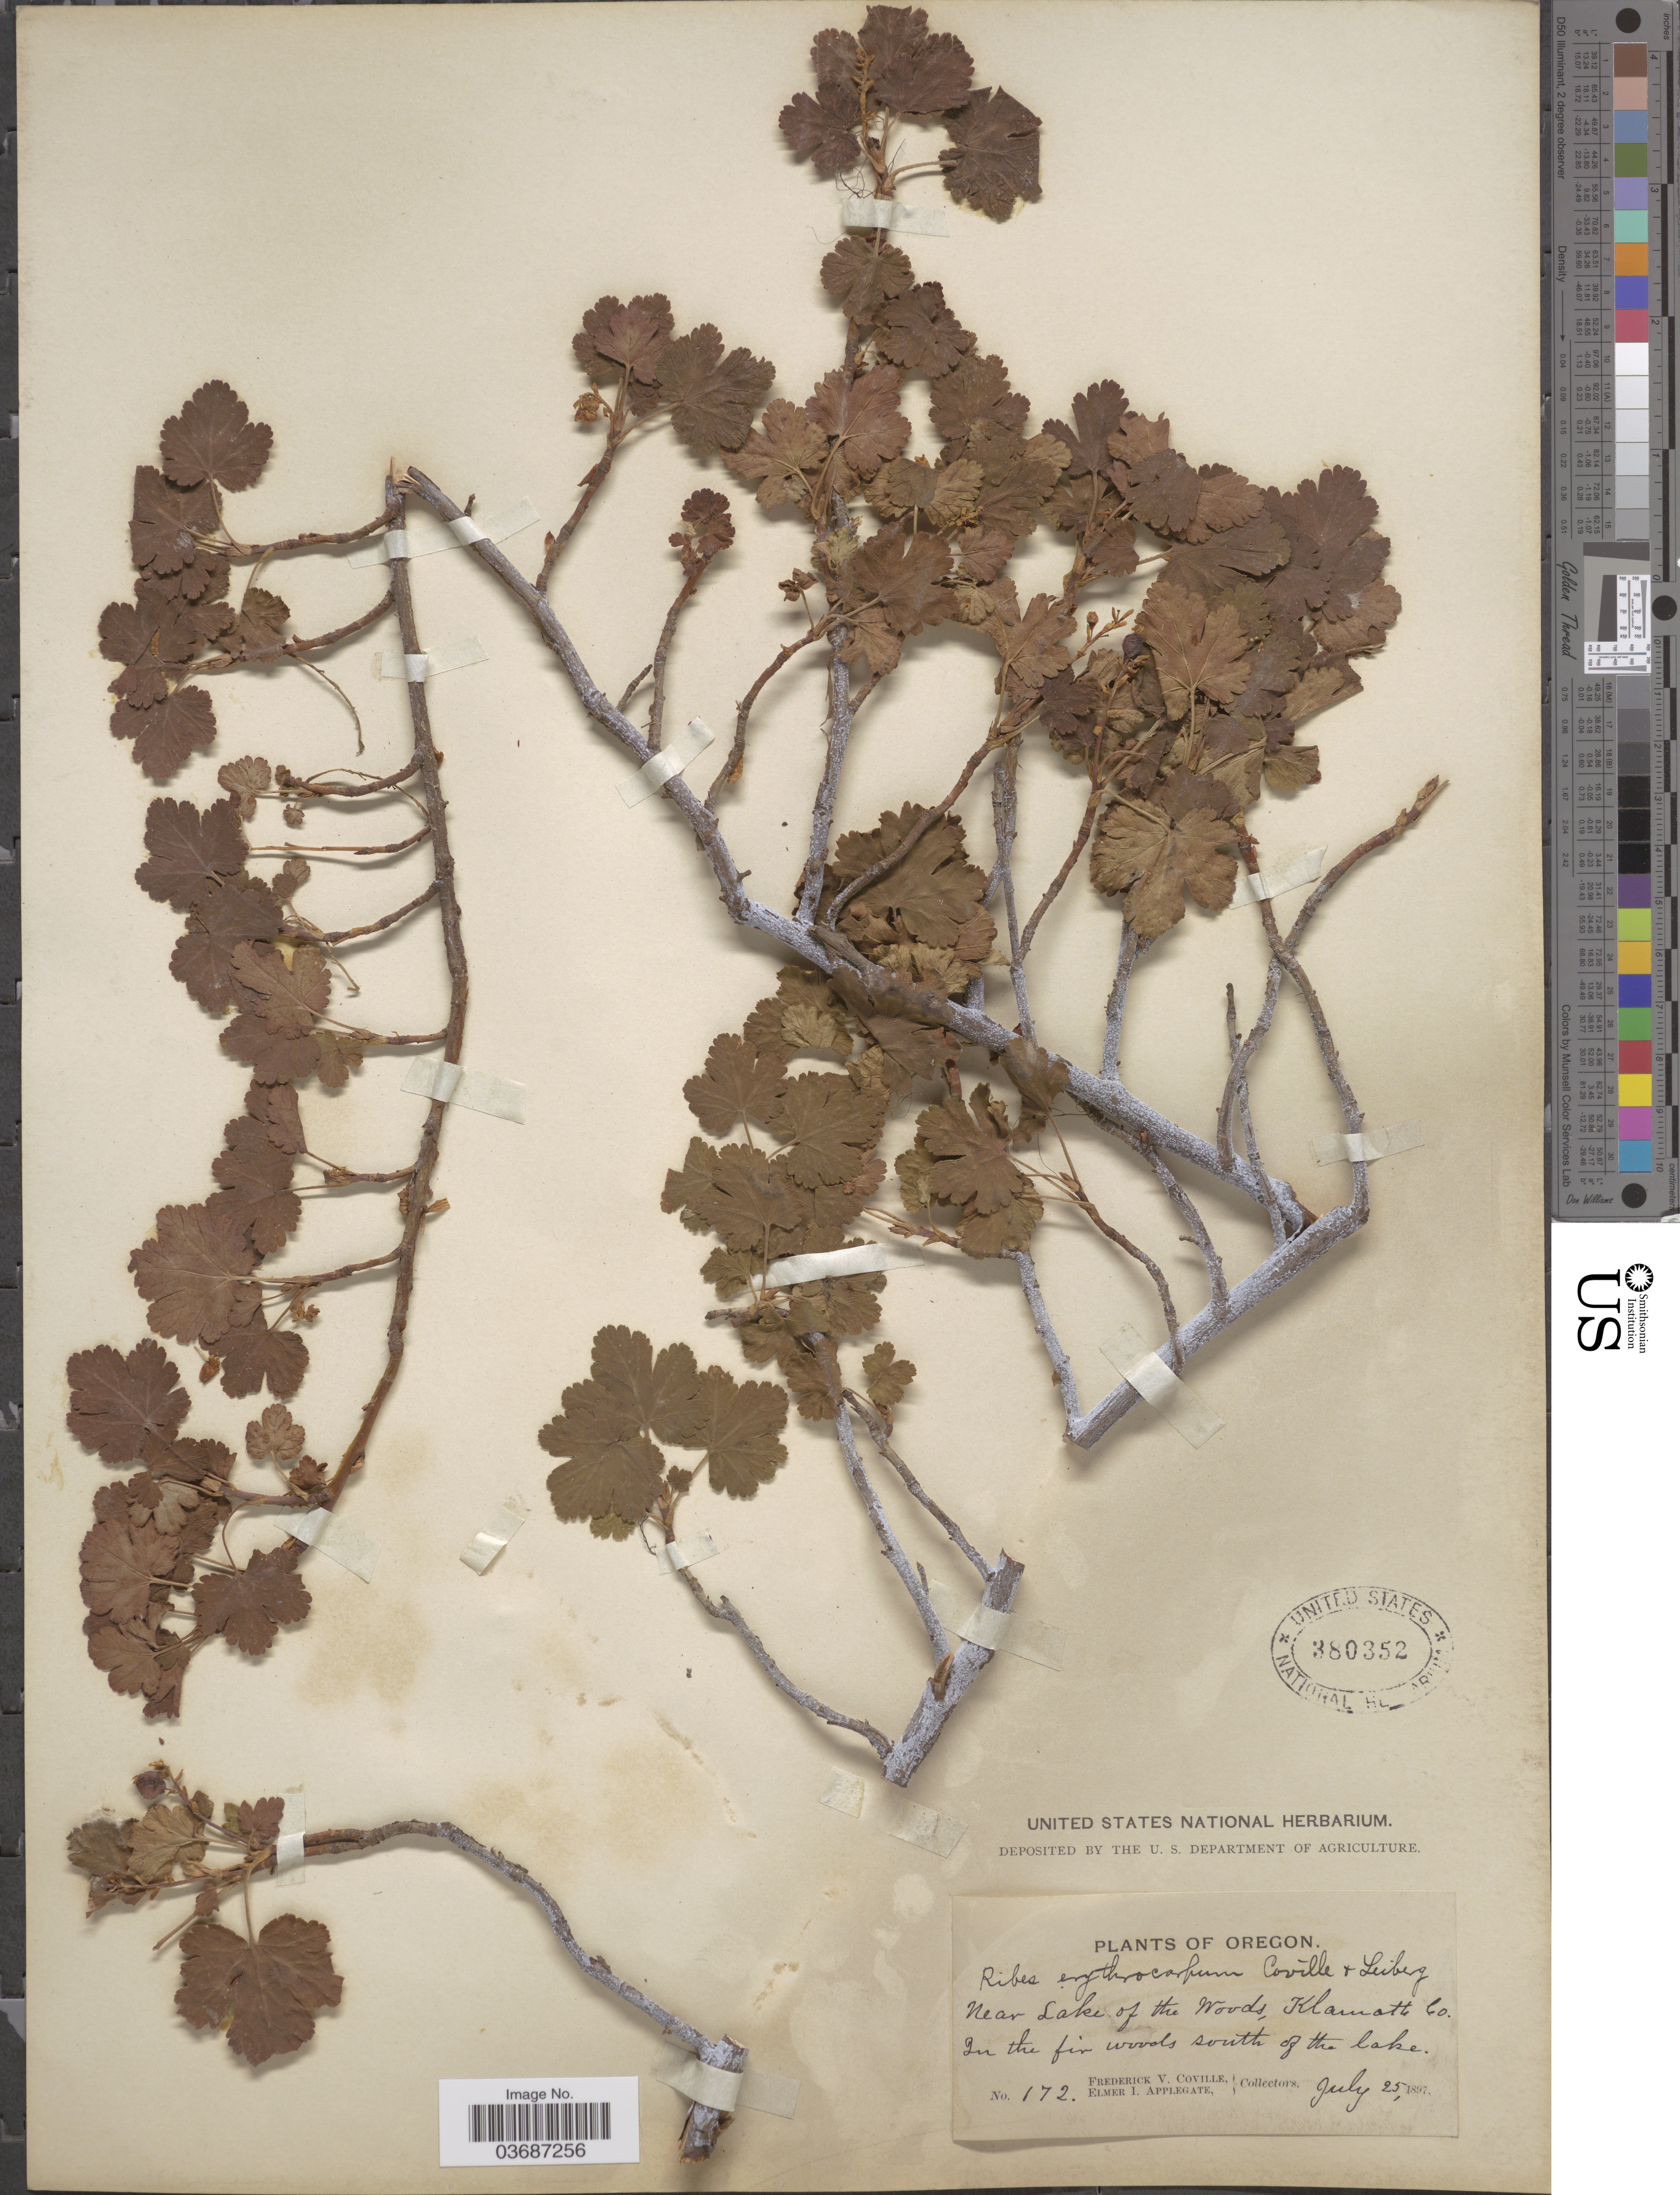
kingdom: Plantae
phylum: Tracheophyta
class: Magnoliopsida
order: Saxifragales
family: Grossulariaceae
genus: Ribes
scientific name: Ribes erythrocarpum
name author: Coville & Leiberg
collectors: F. V. Coville & E. I. Applegate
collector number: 172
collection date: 1897-07-25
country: United States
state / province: Oregon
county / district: Klamath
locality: Near Lake of the Woods, Klamath Co. In the fir woods south of the lake.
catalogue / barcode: US 380352